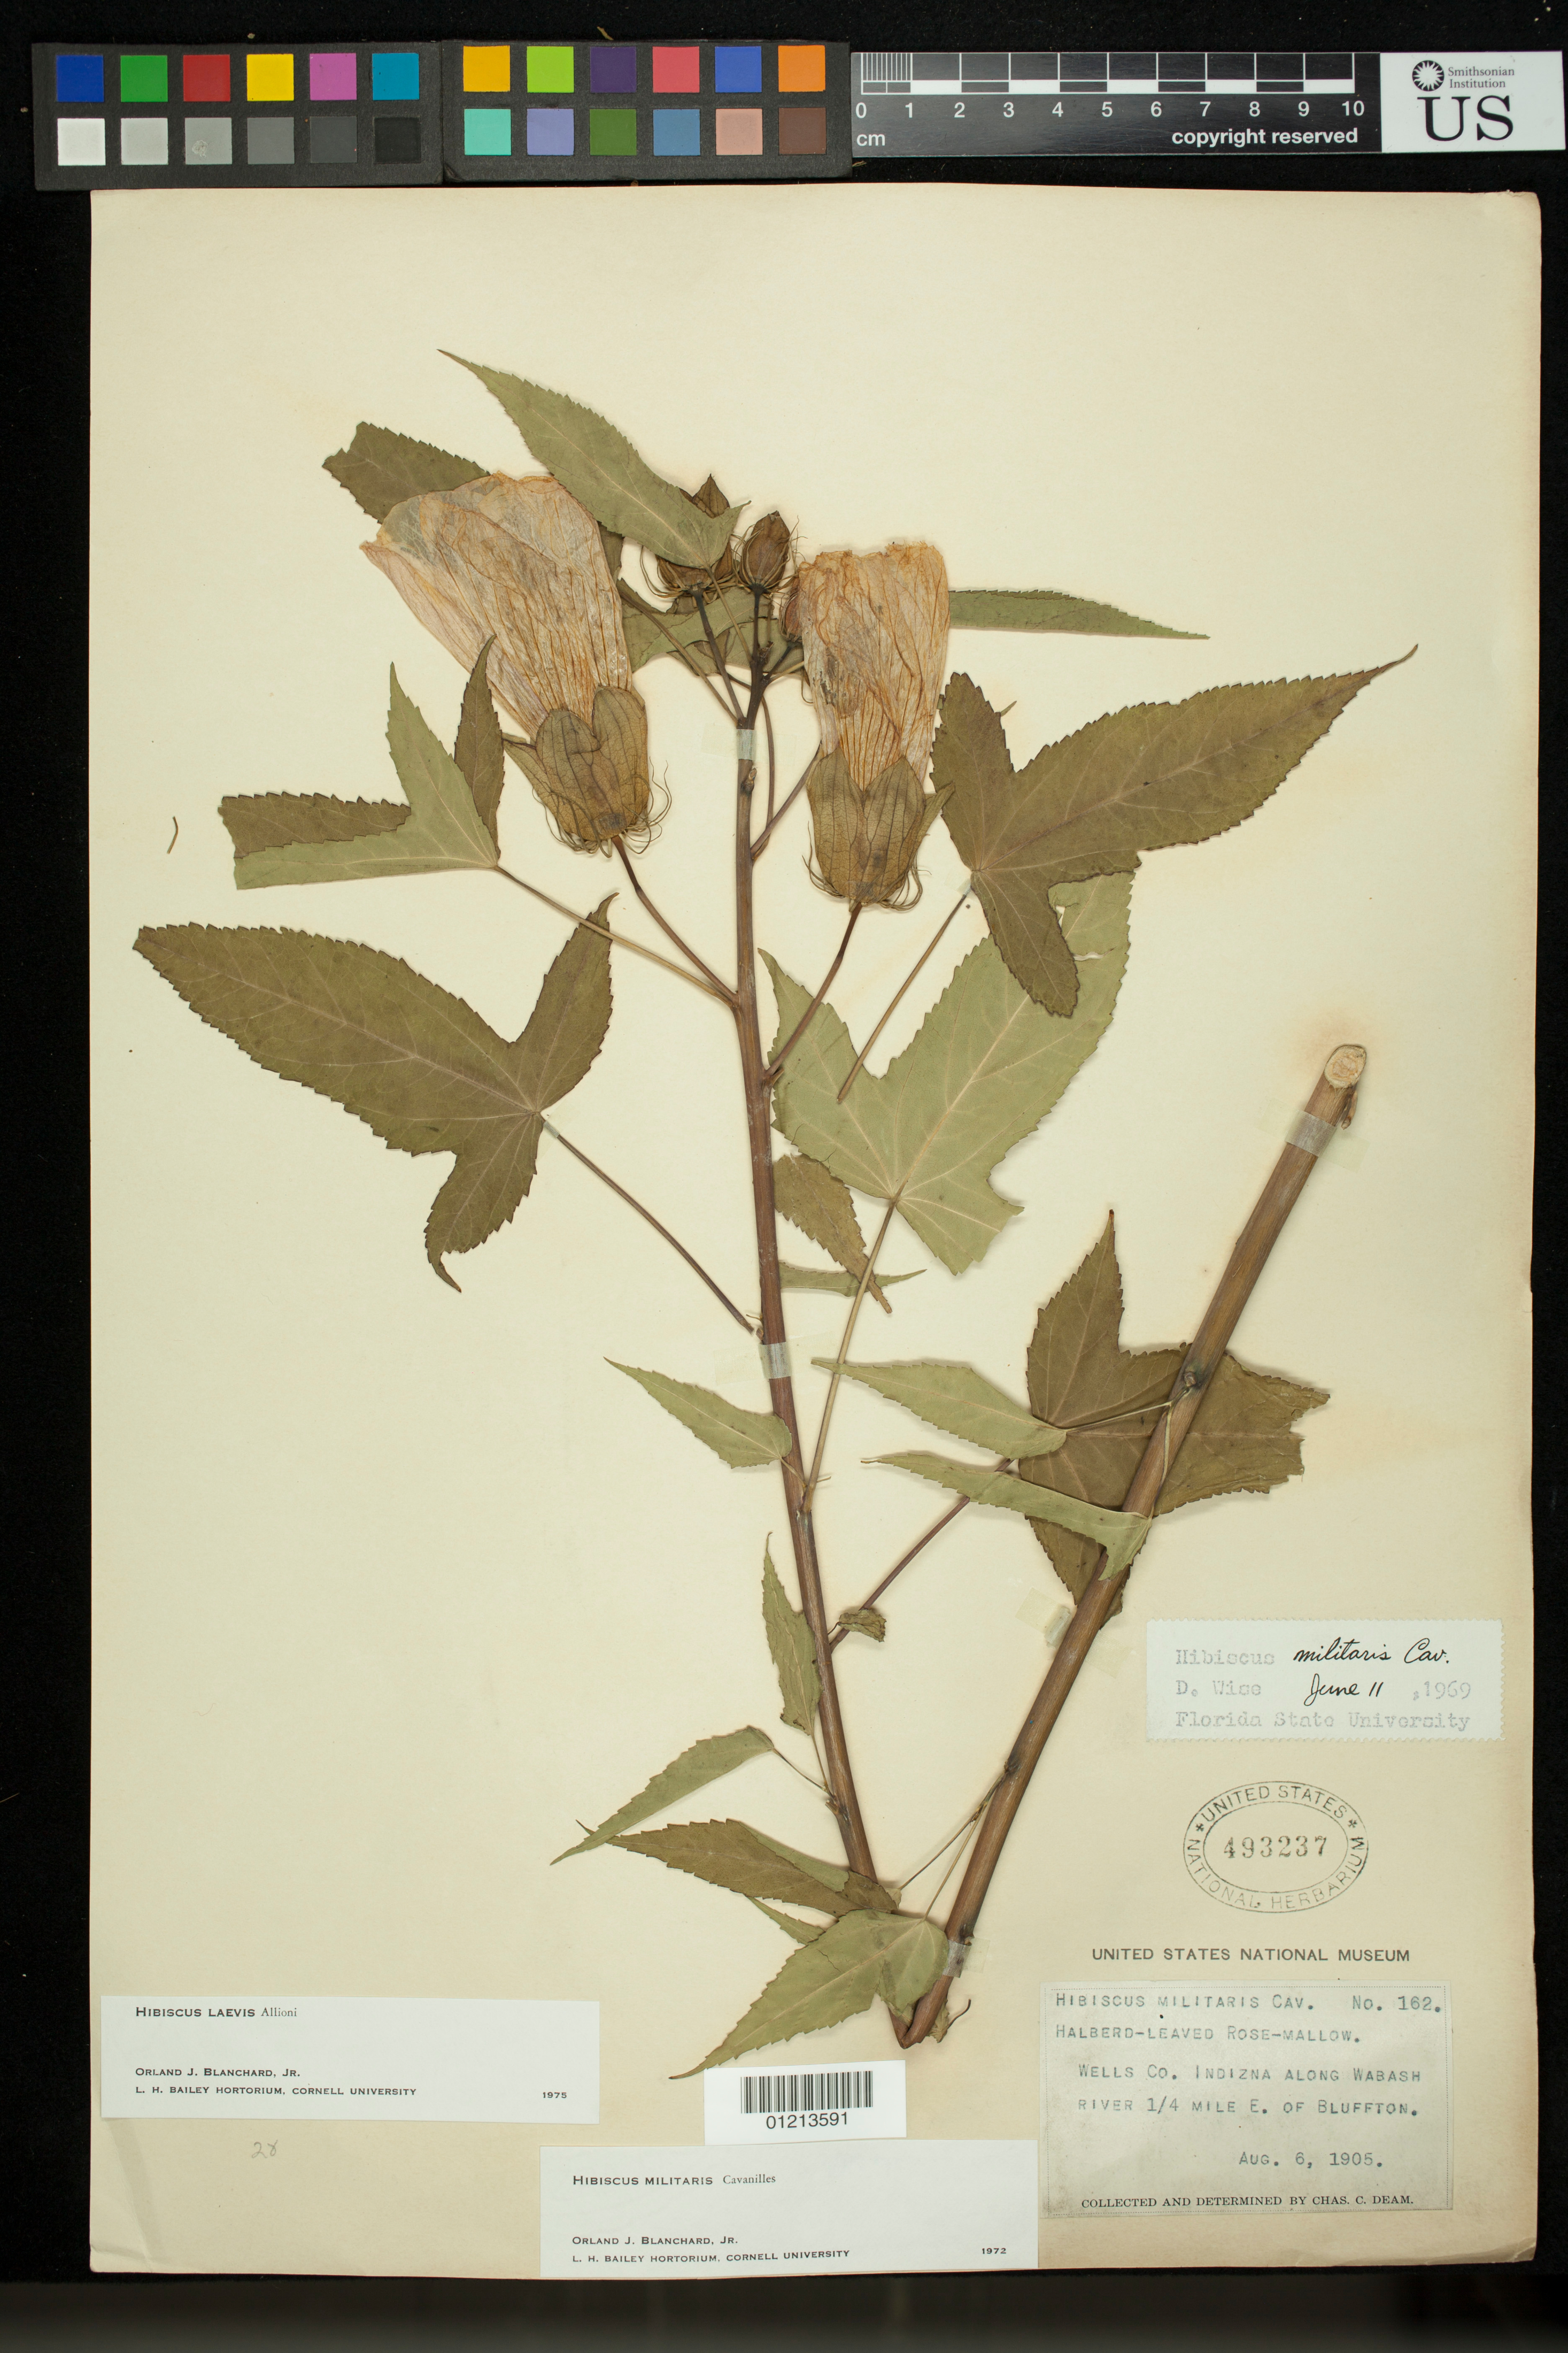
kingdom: Plantae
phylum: Tracheophyta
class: Magnoliopsida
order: Malvales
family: Malvaceae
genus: Hibiscus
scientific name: Hibiscus laevis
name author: All.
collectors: C. C. Deam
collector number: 162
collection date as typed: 08 Jun 1905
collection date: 1905-06-08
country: United States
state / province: Indiana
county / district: Wells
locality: Wells Co. Indiana along Wabash River 1/4 mile E. of Bluffton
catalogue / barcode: US 493237